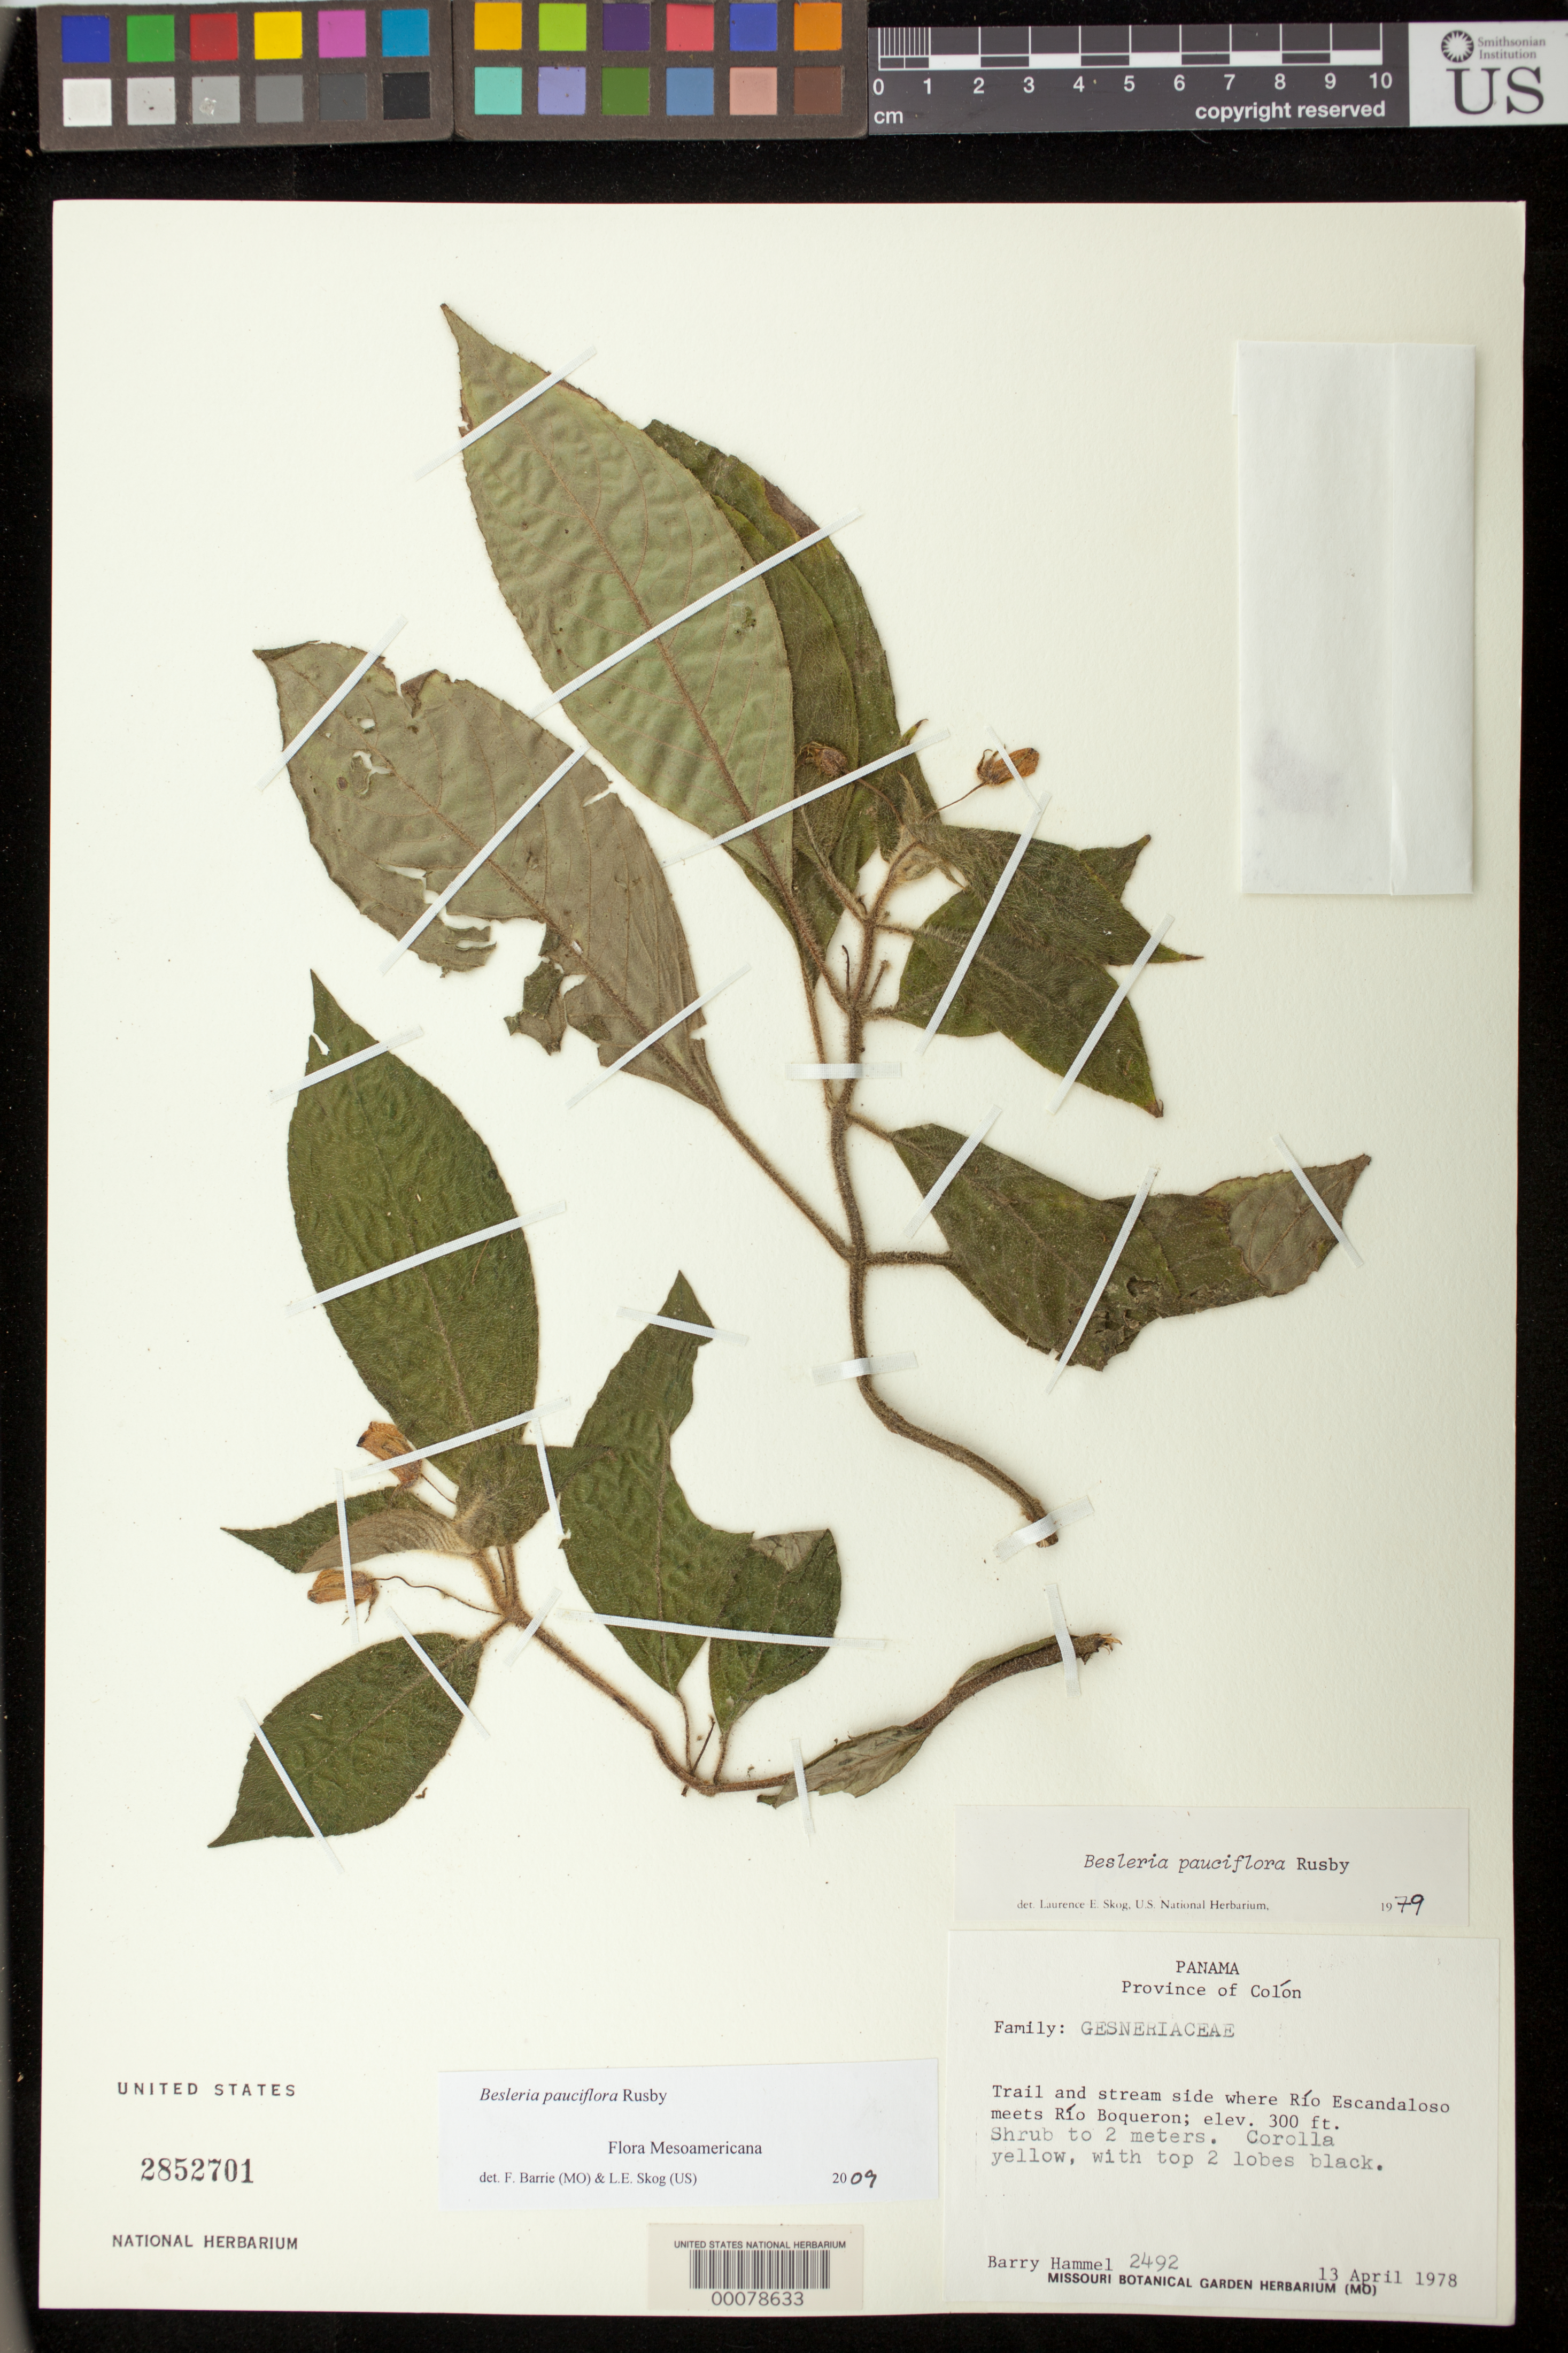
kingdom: Plantae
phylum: Tracheophyta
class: Magnoliopsida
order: Lamiales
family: Gesneriaceae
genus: Besleria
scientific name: Besleria pauciflora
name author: Rusby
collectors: B. Hammel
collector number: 2492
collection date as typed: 13 Apr 1978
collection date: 1978-04-13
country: Panama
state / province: Colón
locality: Where Rio Escandaloso meets Rio Boqueron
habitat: Trail and streamside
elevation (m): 91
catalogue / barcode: US 2852701